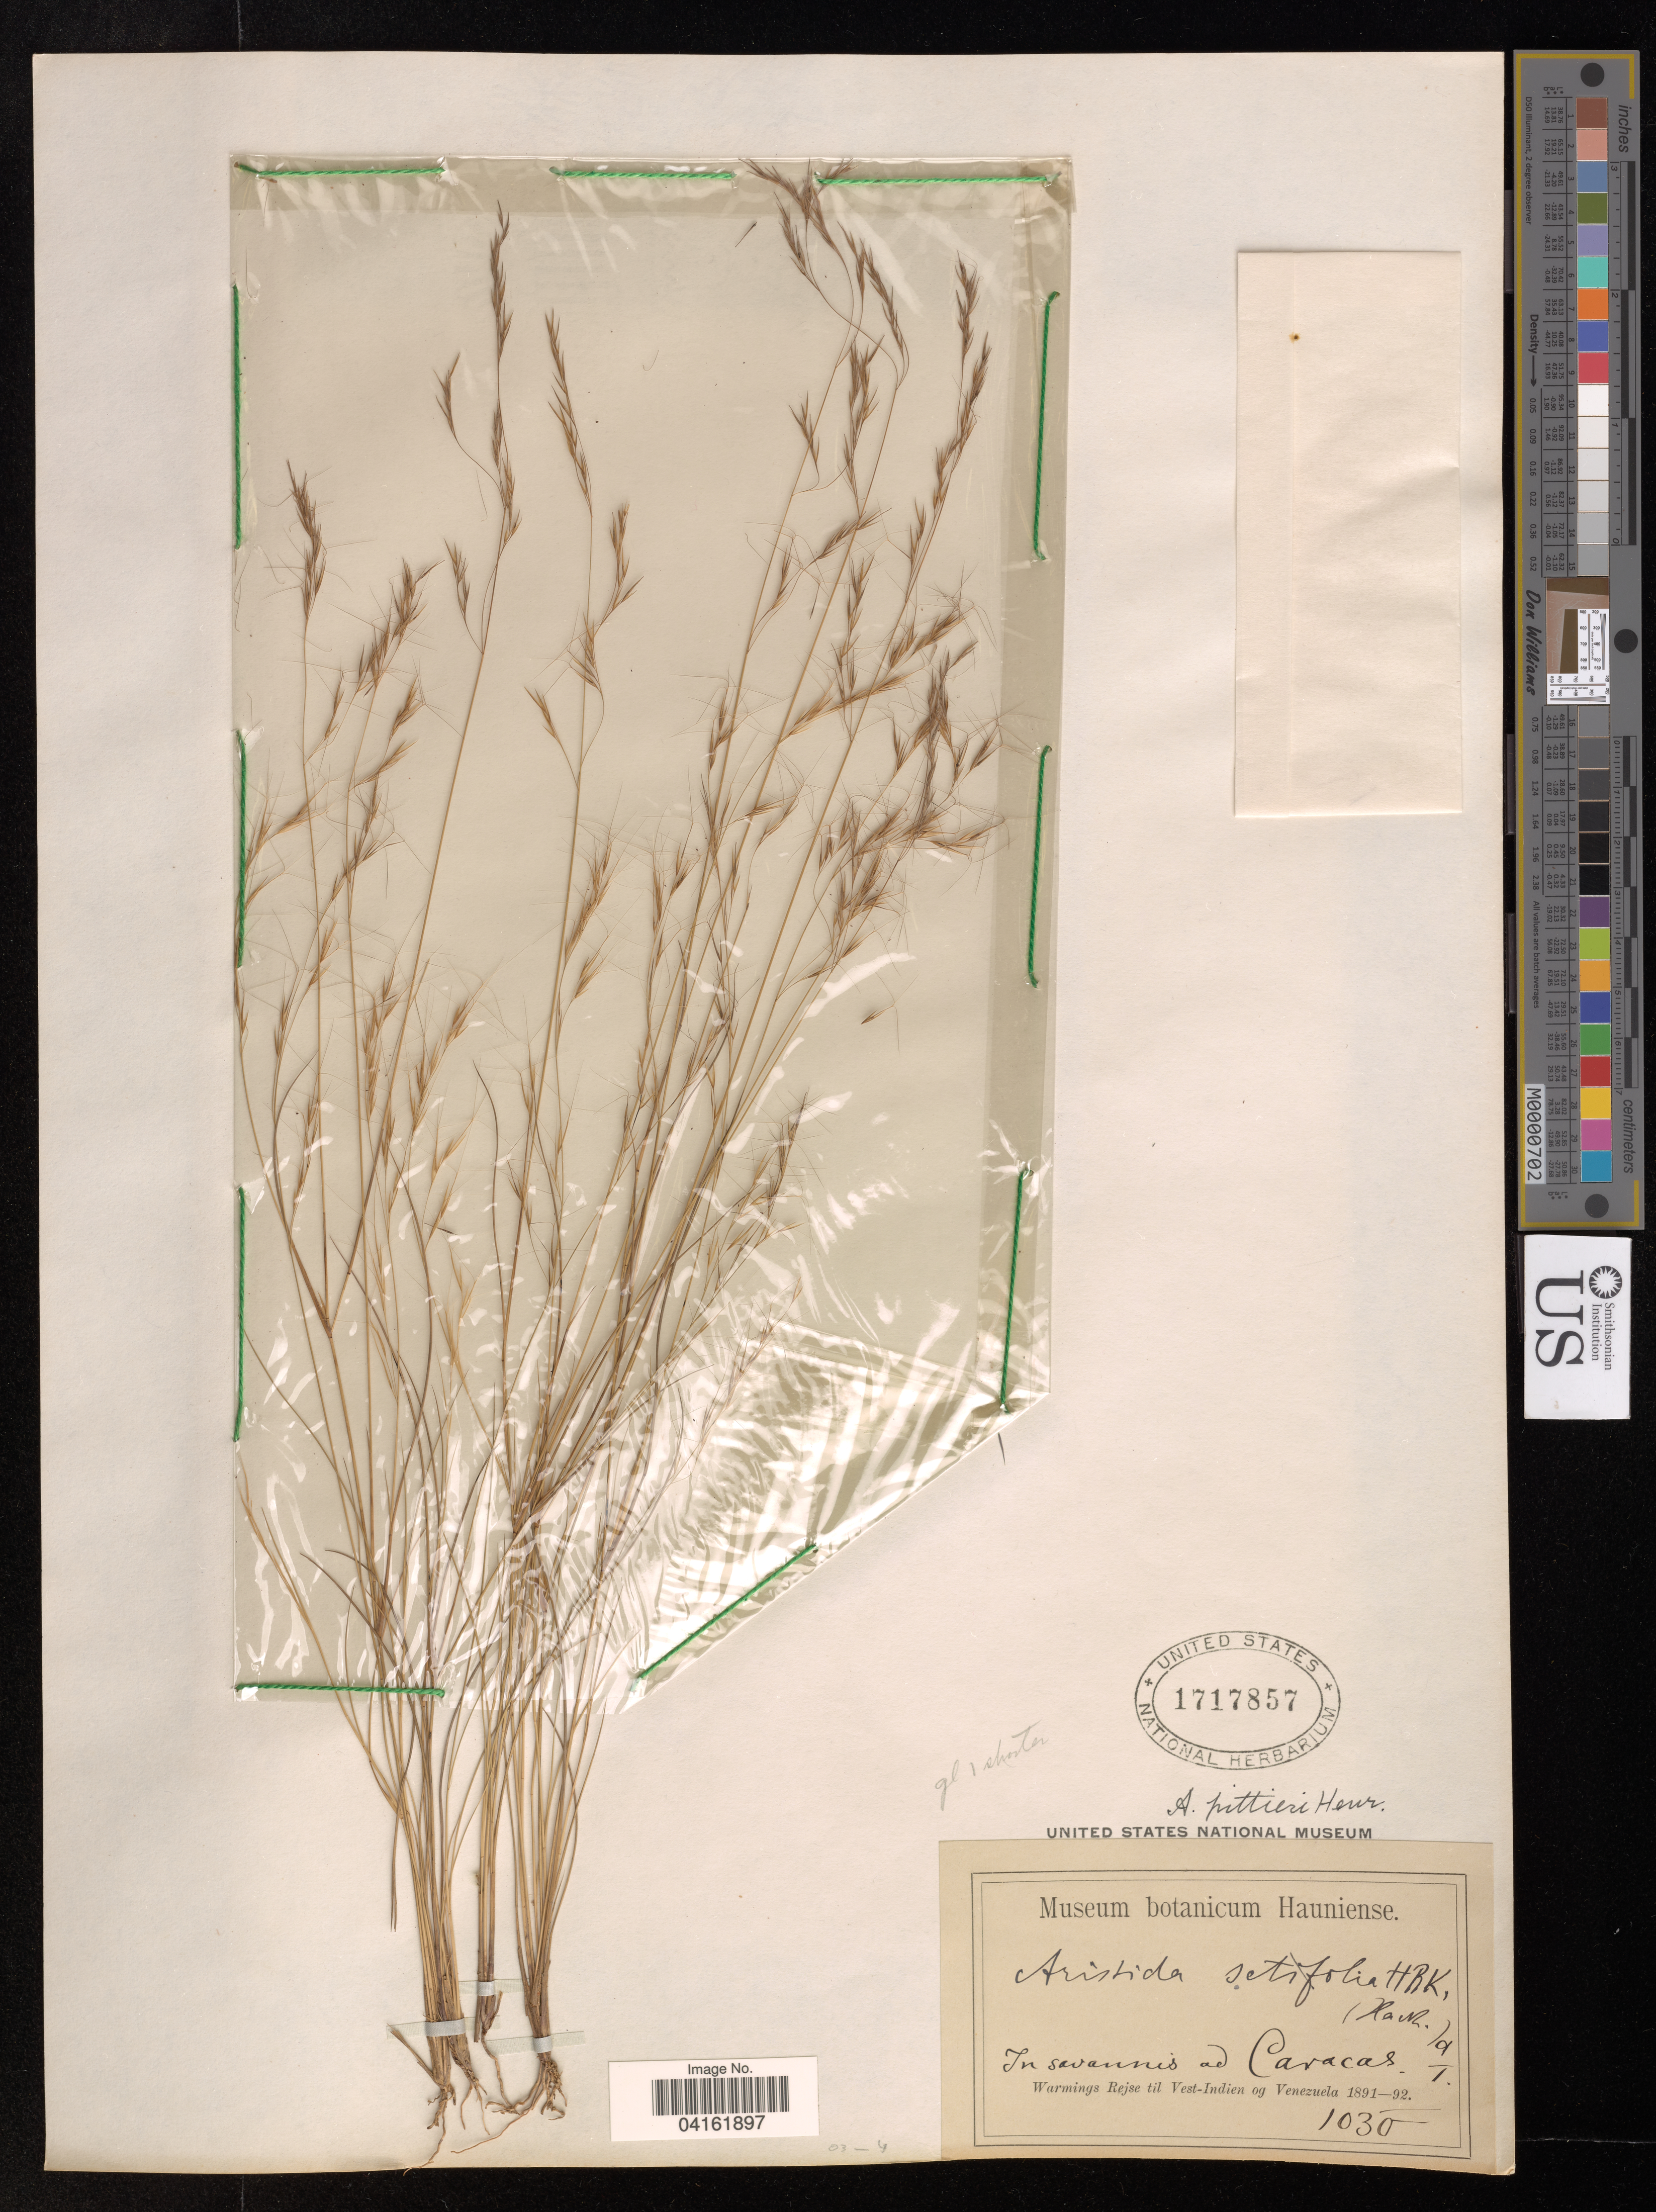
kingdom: Plantae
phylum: Tracheophyta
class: Liliopsida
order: Poales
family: Poaceae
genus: Aristida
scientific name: Aristida pittieri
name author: Henr.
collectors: -. Warmings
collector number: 1030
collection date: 1891/1892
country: Venezuela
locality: In savannis ad Caracas. Rejse til Vest-Indien og Venezuela.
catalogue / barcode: US 1717857